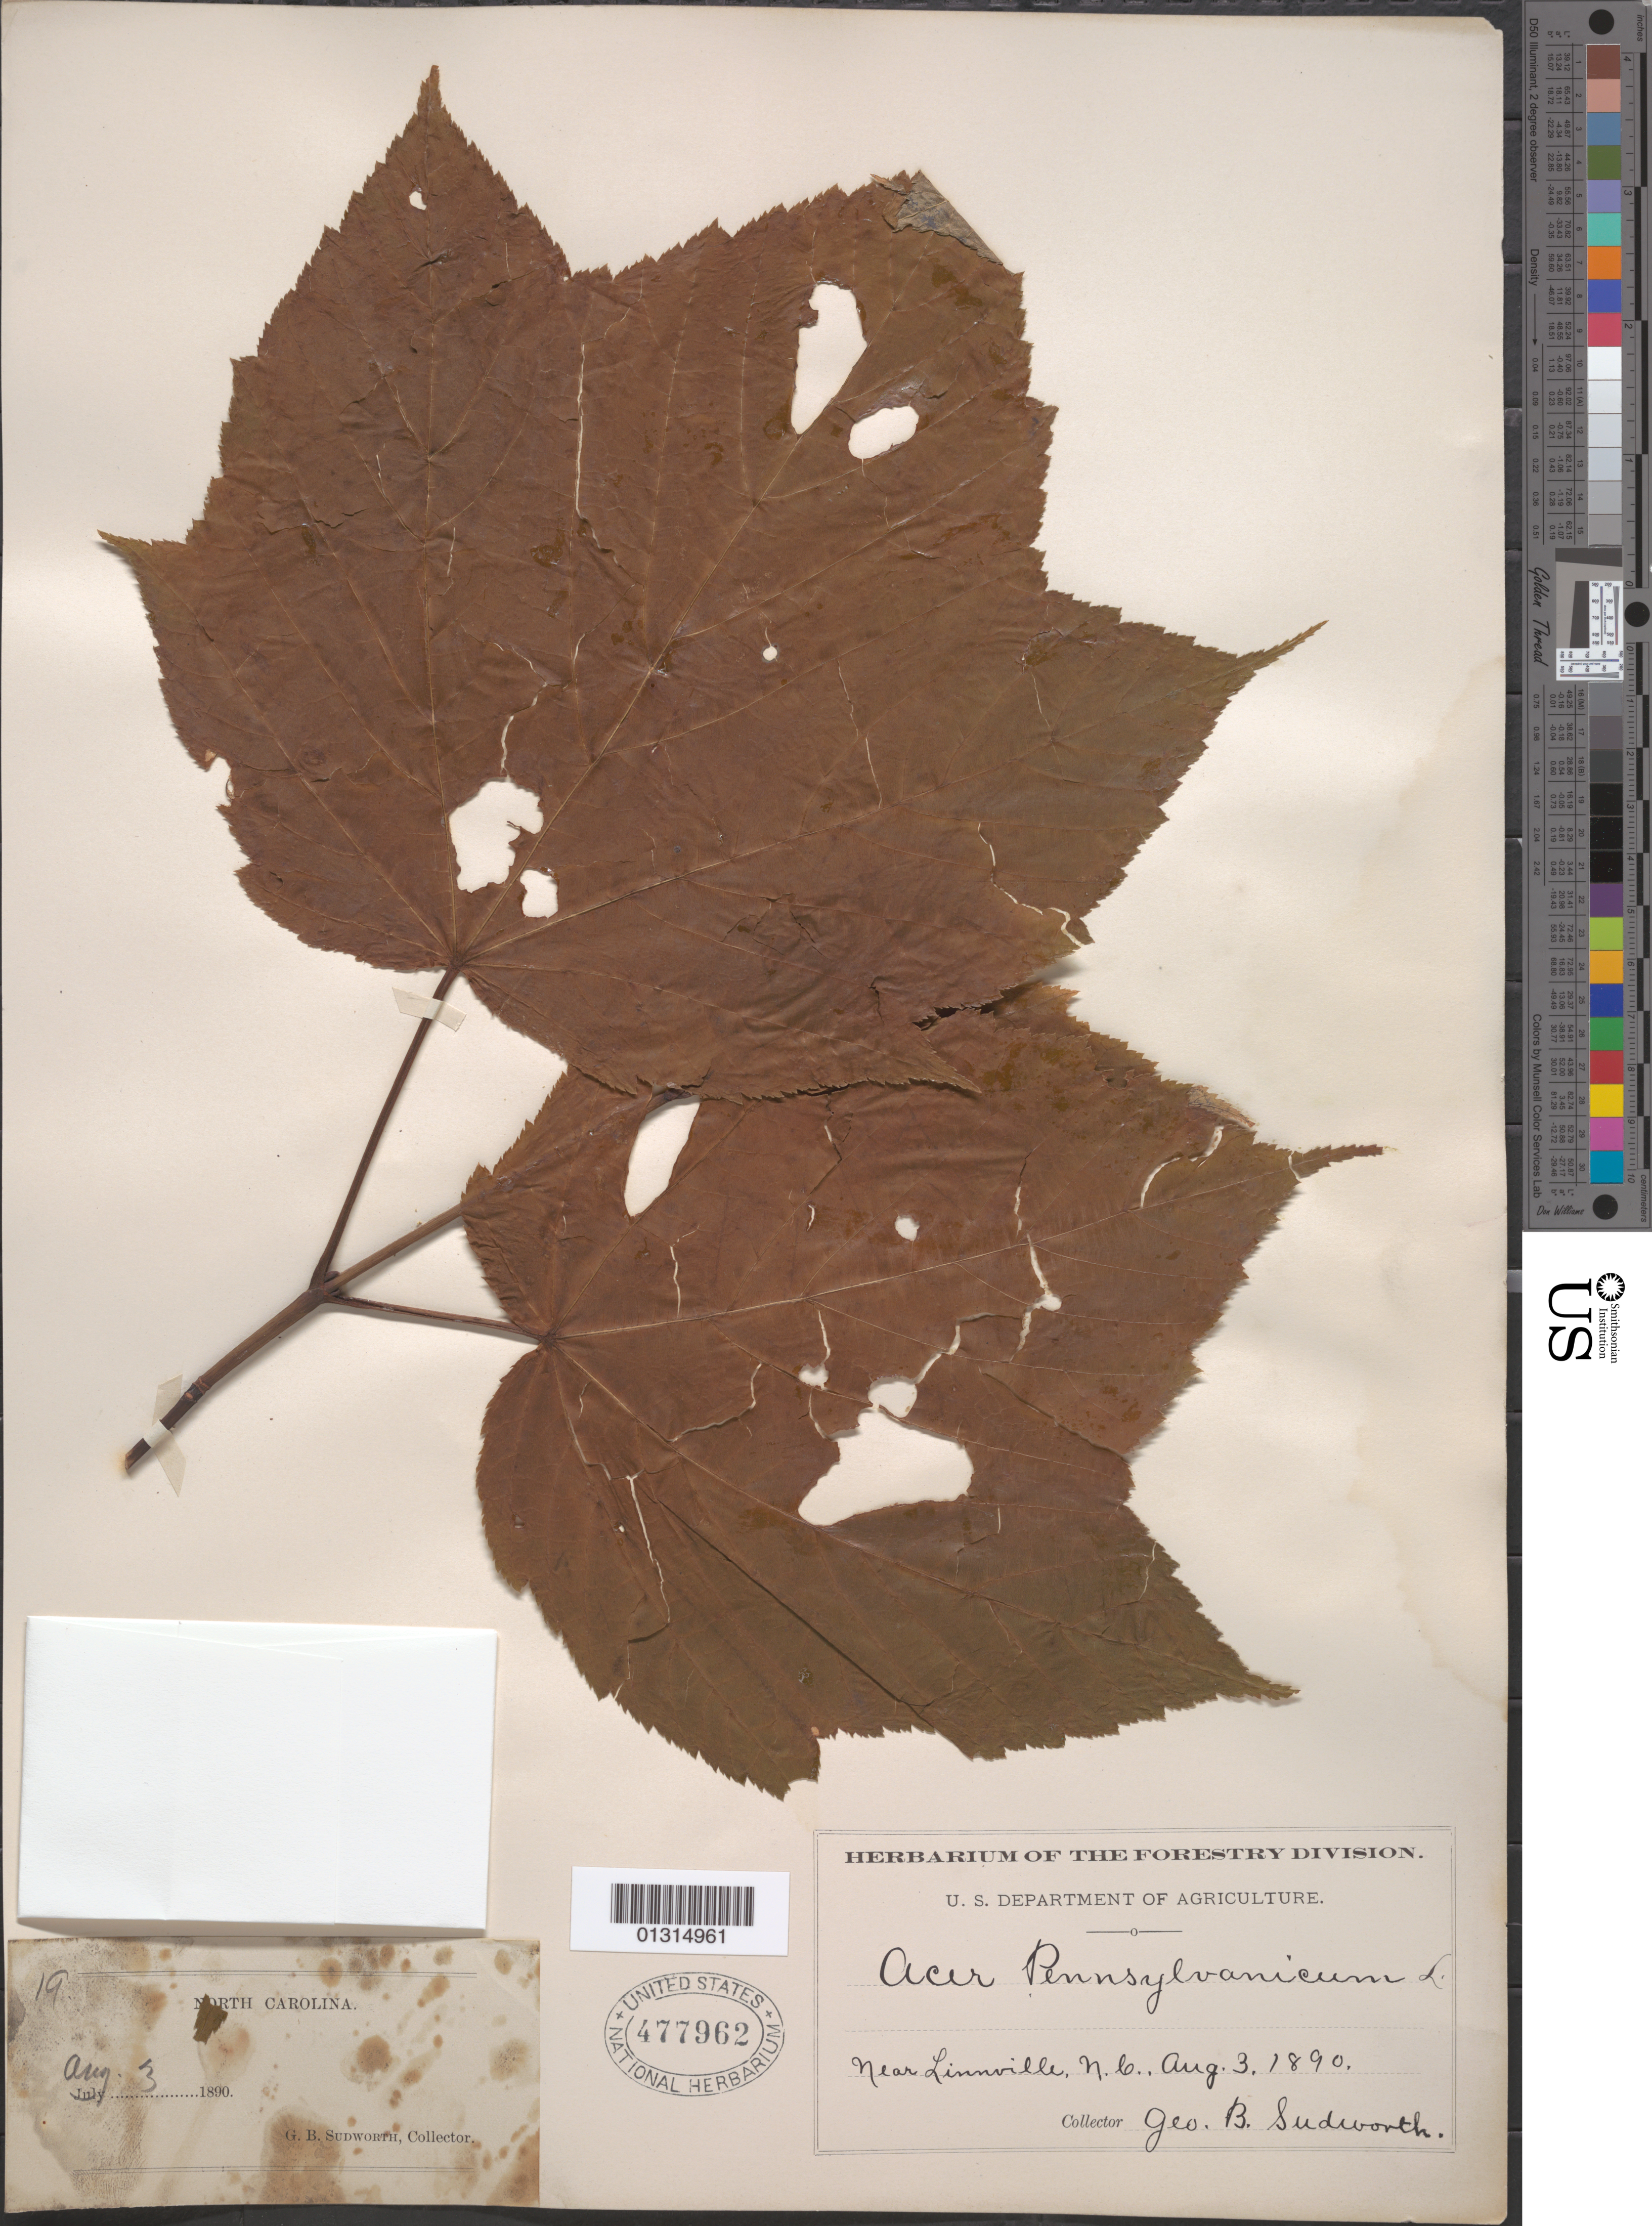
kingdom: Plantae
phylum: Tracheophyta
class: Magnoliopsida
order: Sapindales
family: Sapindaceae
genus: Acer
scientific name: Acer pensylvanicum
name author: L.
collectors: G. B. Sudworth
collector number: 19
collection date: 1890-08-03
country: United States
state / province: North Carolina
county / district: Avery County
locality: Linnville [Linville], near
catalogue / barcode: US 477962